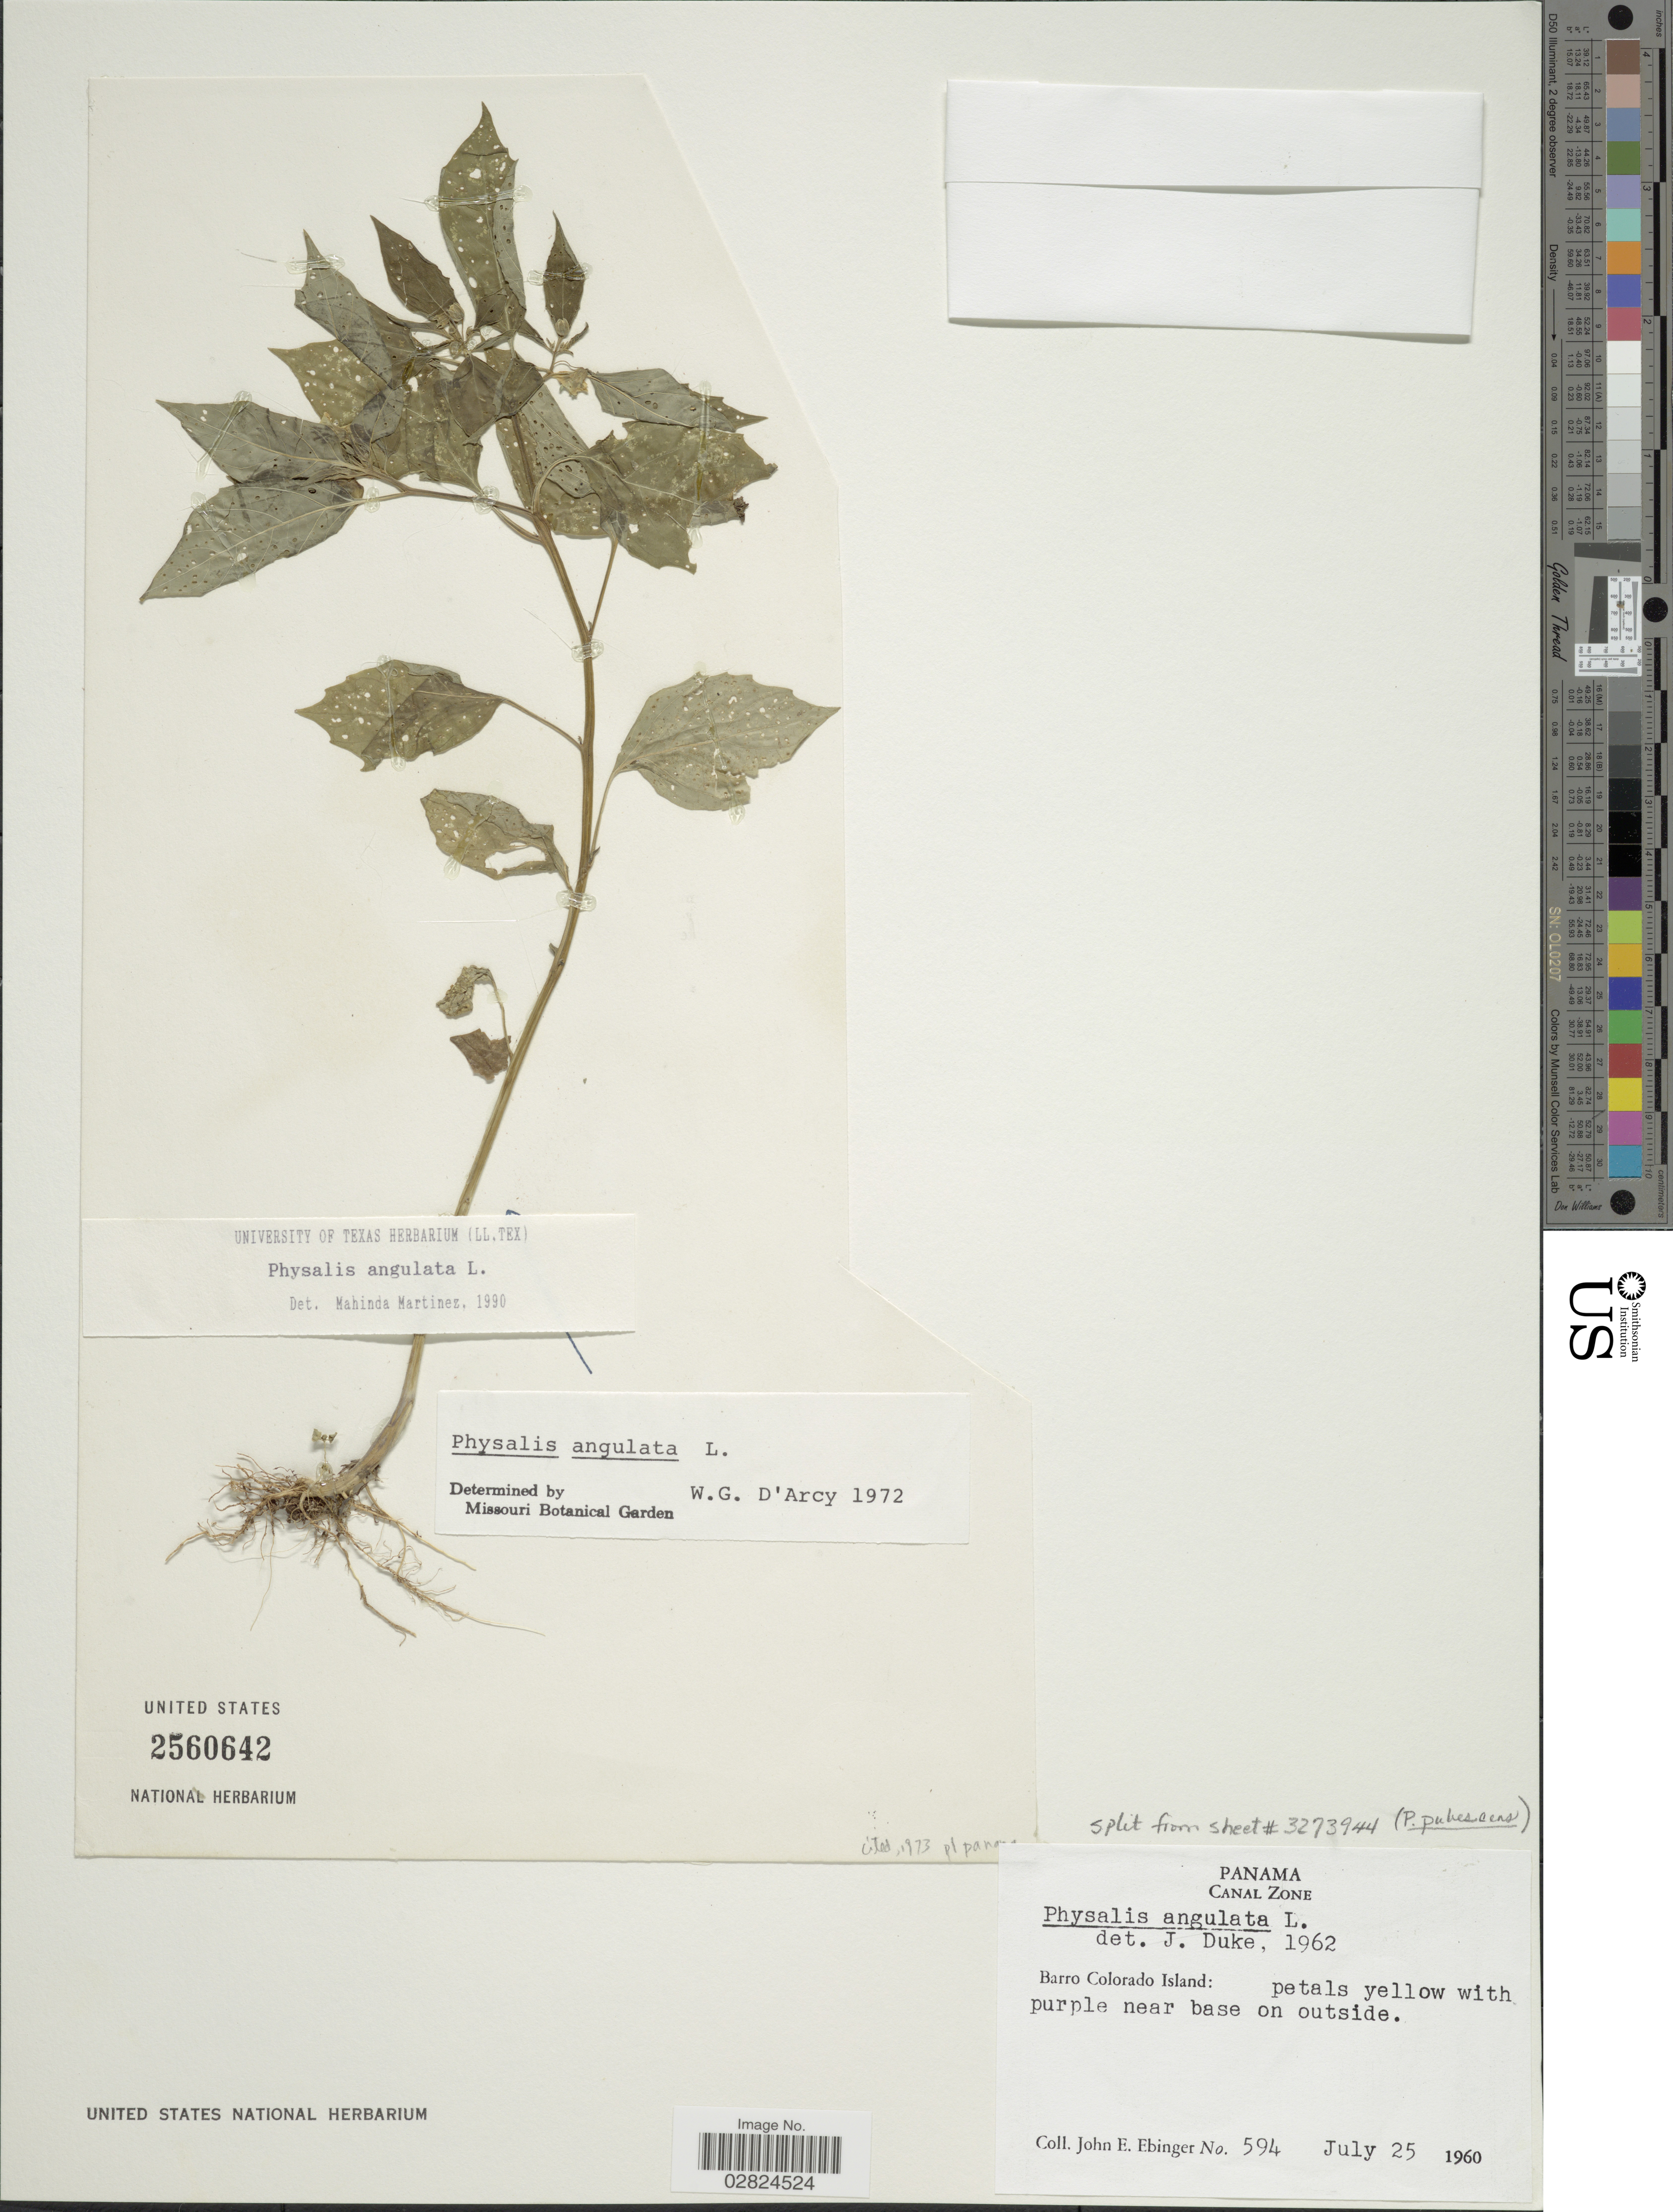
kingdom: Plantae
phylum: Tracheophyta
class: Magnoliopsida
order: Solanales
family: Solanaceae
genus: Physalis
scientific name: Physalis angulata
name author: L.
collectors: J. Ebinger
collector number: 594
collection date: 1960-07-25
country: Panama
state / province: Panamá Oeste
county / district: Canal Zone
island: Barro Colorado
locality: Barro Colorado Island.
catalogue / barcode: US 2560642